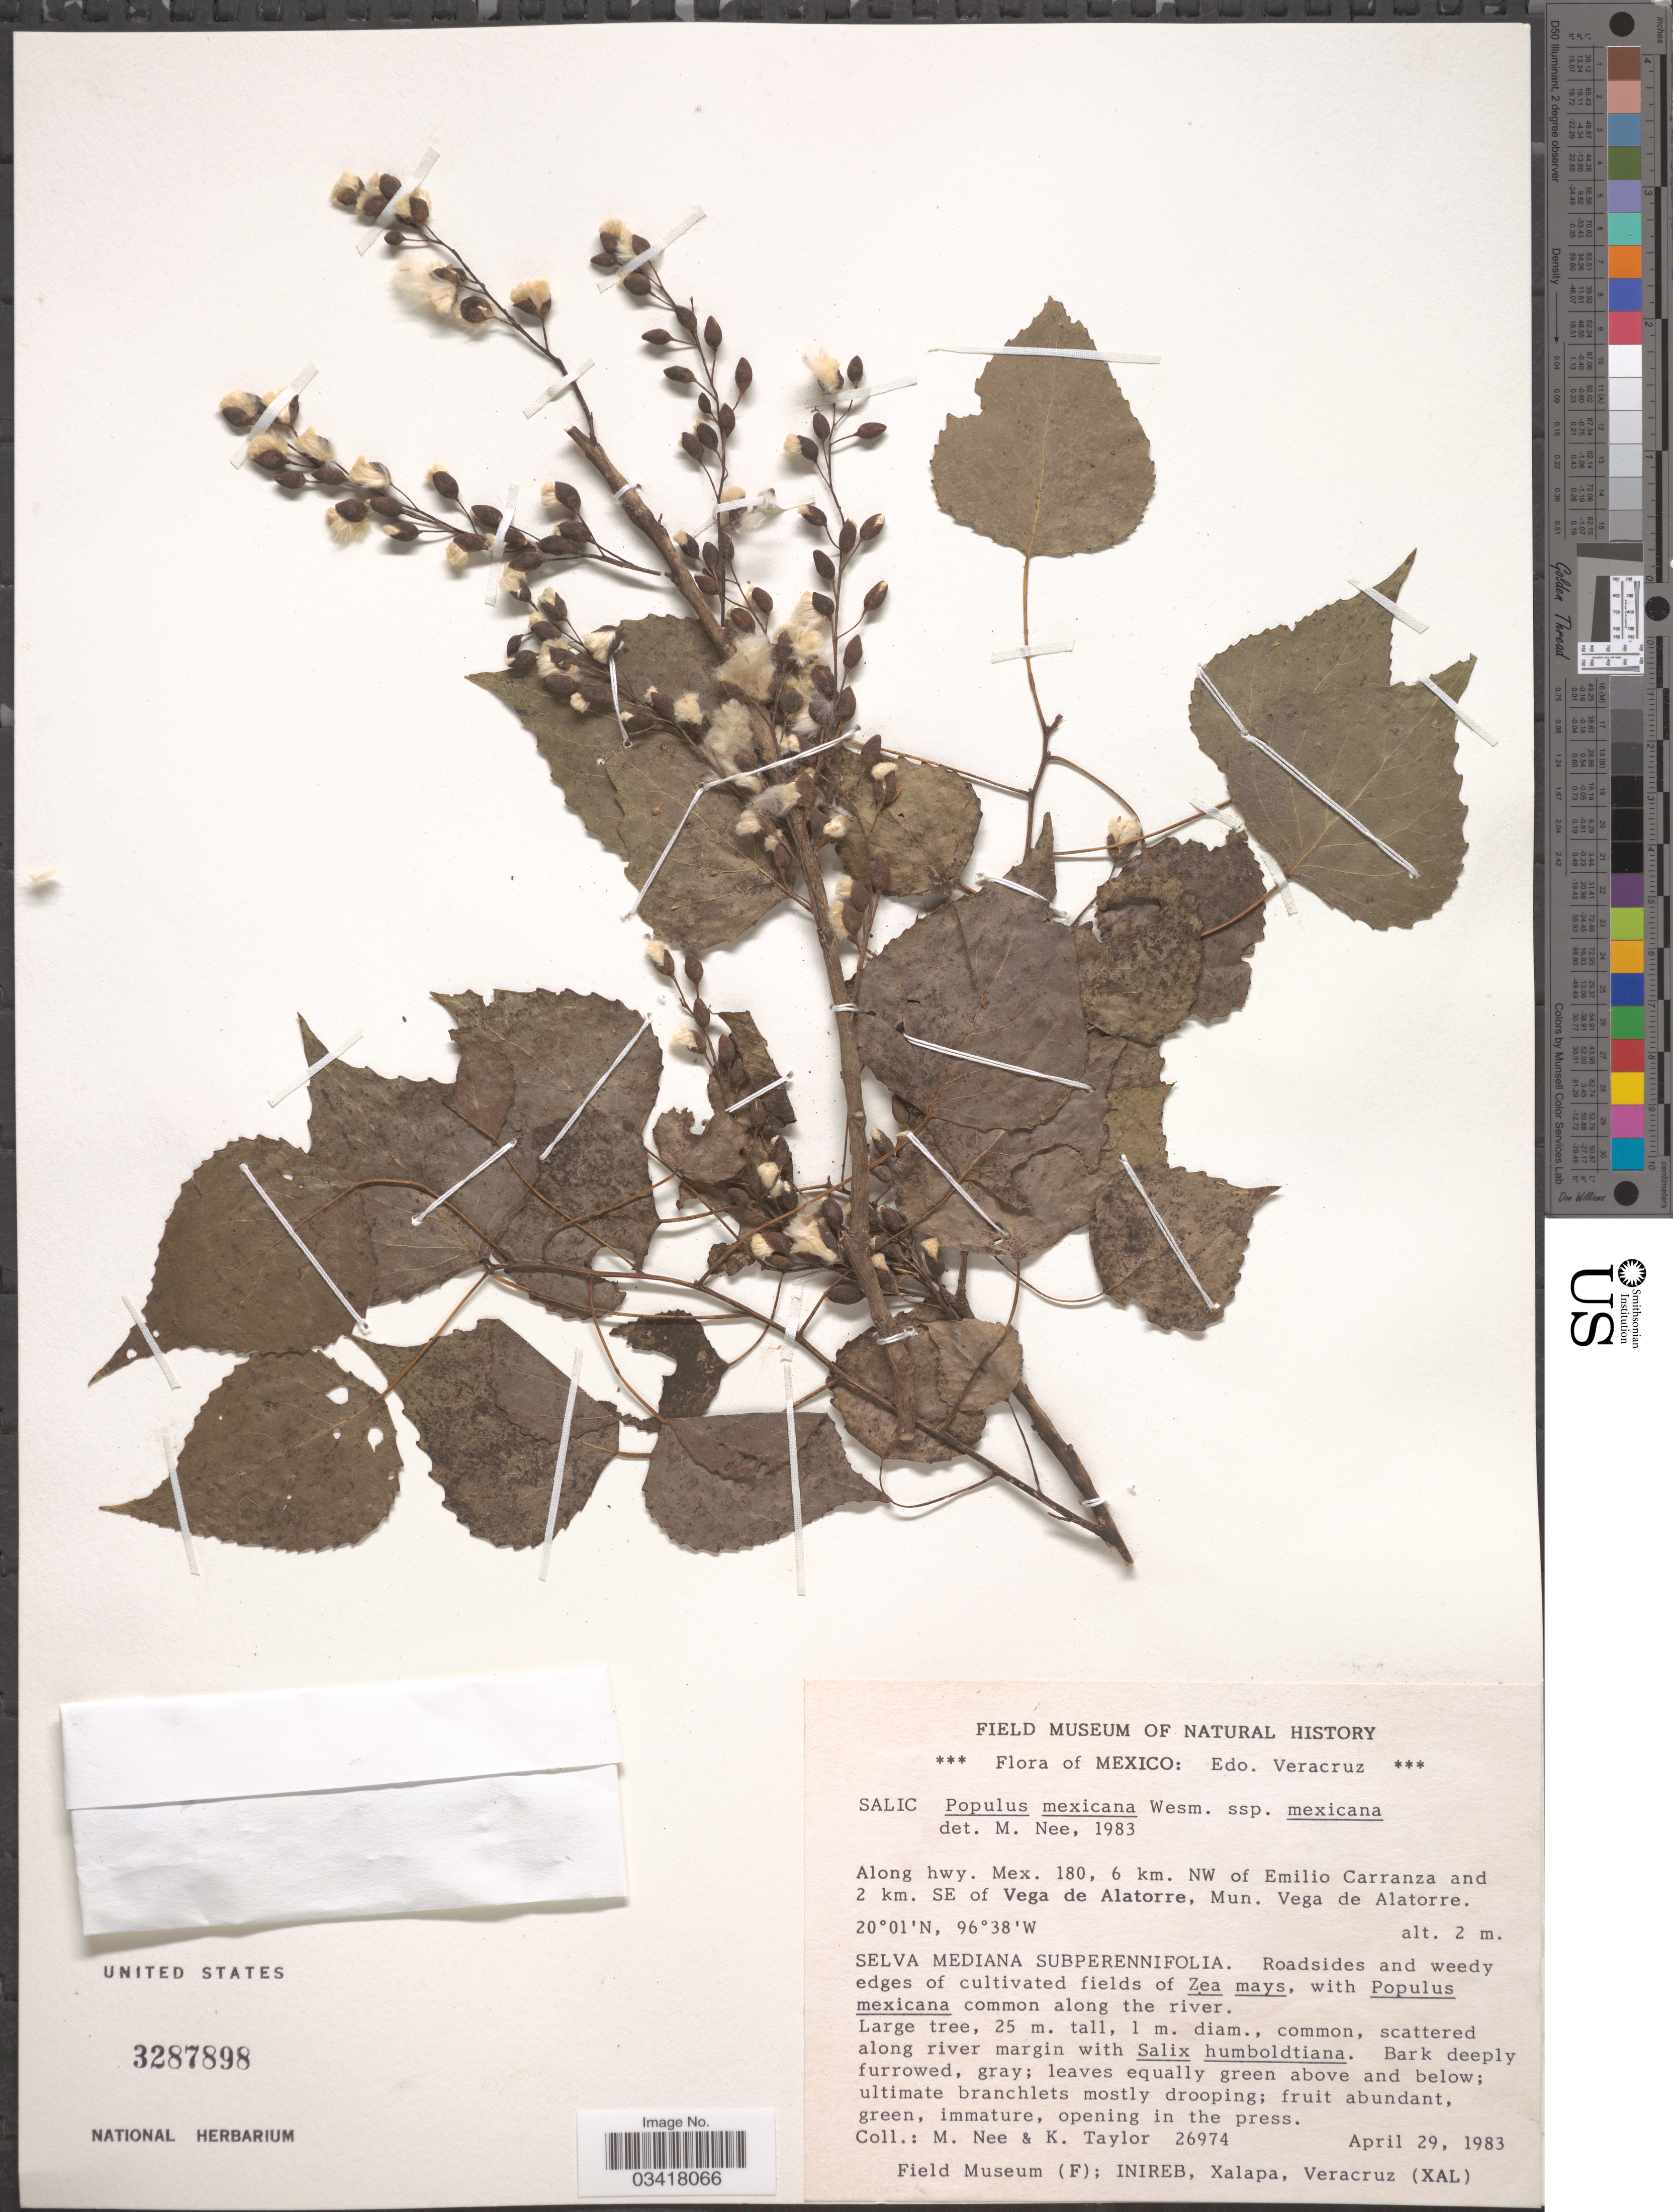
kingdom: Plantae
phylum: Tracheophyta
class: Magnoliopsida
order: Malpighiales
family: Salicaceae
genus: Populus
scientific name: Populus mexicana subsp. mexicana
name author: Wesm.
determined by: Nee, M.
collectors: M. Nee & K. Taylor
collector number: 26974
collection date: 1983-04-29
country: Mexico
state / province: Veracruz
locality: Edo. Veracruz. Along hwy. Mex. 180, 6 km. NW of Emilio Carranza and 2 km. SE of Vega de Alatorre, Mun. Vega de Alatorre.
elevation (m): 2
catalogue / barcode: US 3287898